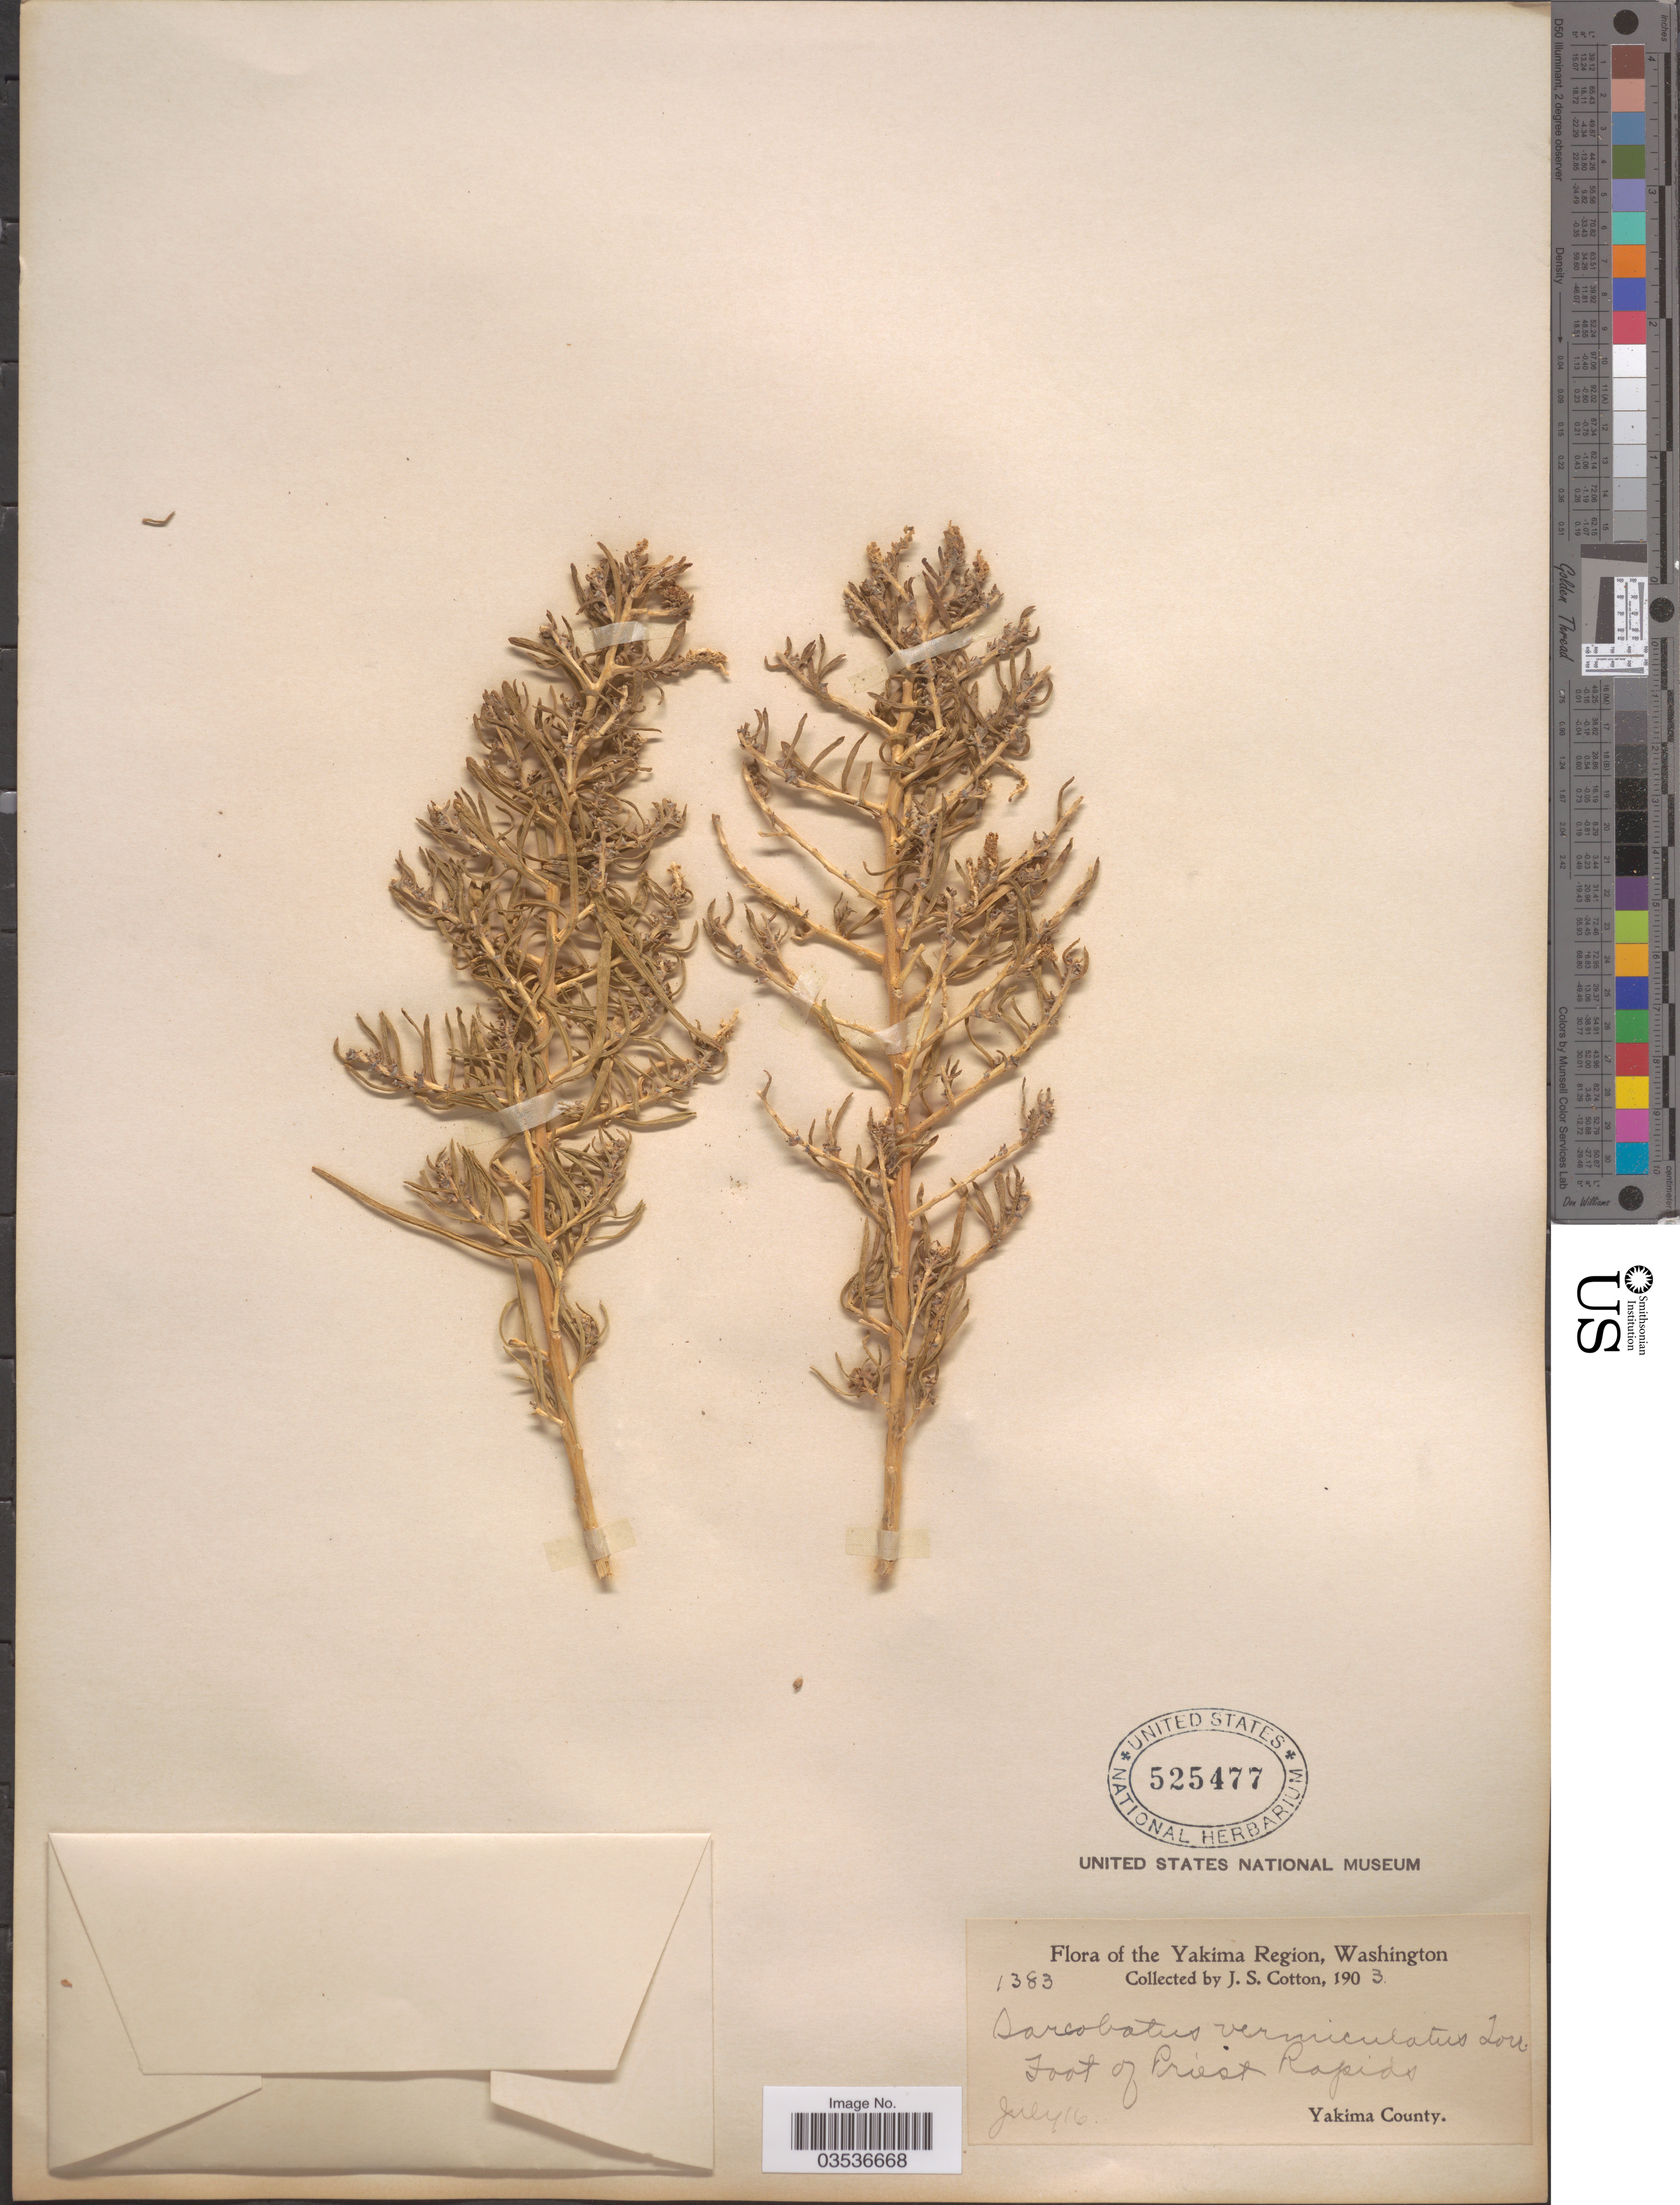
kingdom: Plantae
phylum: Tracheophyta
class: Magnoliopsida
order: Caryophyllales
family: Sarcobataceae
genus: Sarcobatus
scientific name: Sarcobatus vermiculatus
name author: (Hook.) Torr.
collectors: J. S. Cotton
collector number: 1383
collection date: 1903-07-16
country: United States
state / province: Washington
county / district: Yakima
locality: The Yakima Region, Foot of Priest Rapids. Yakima County.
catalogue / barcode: US 525477